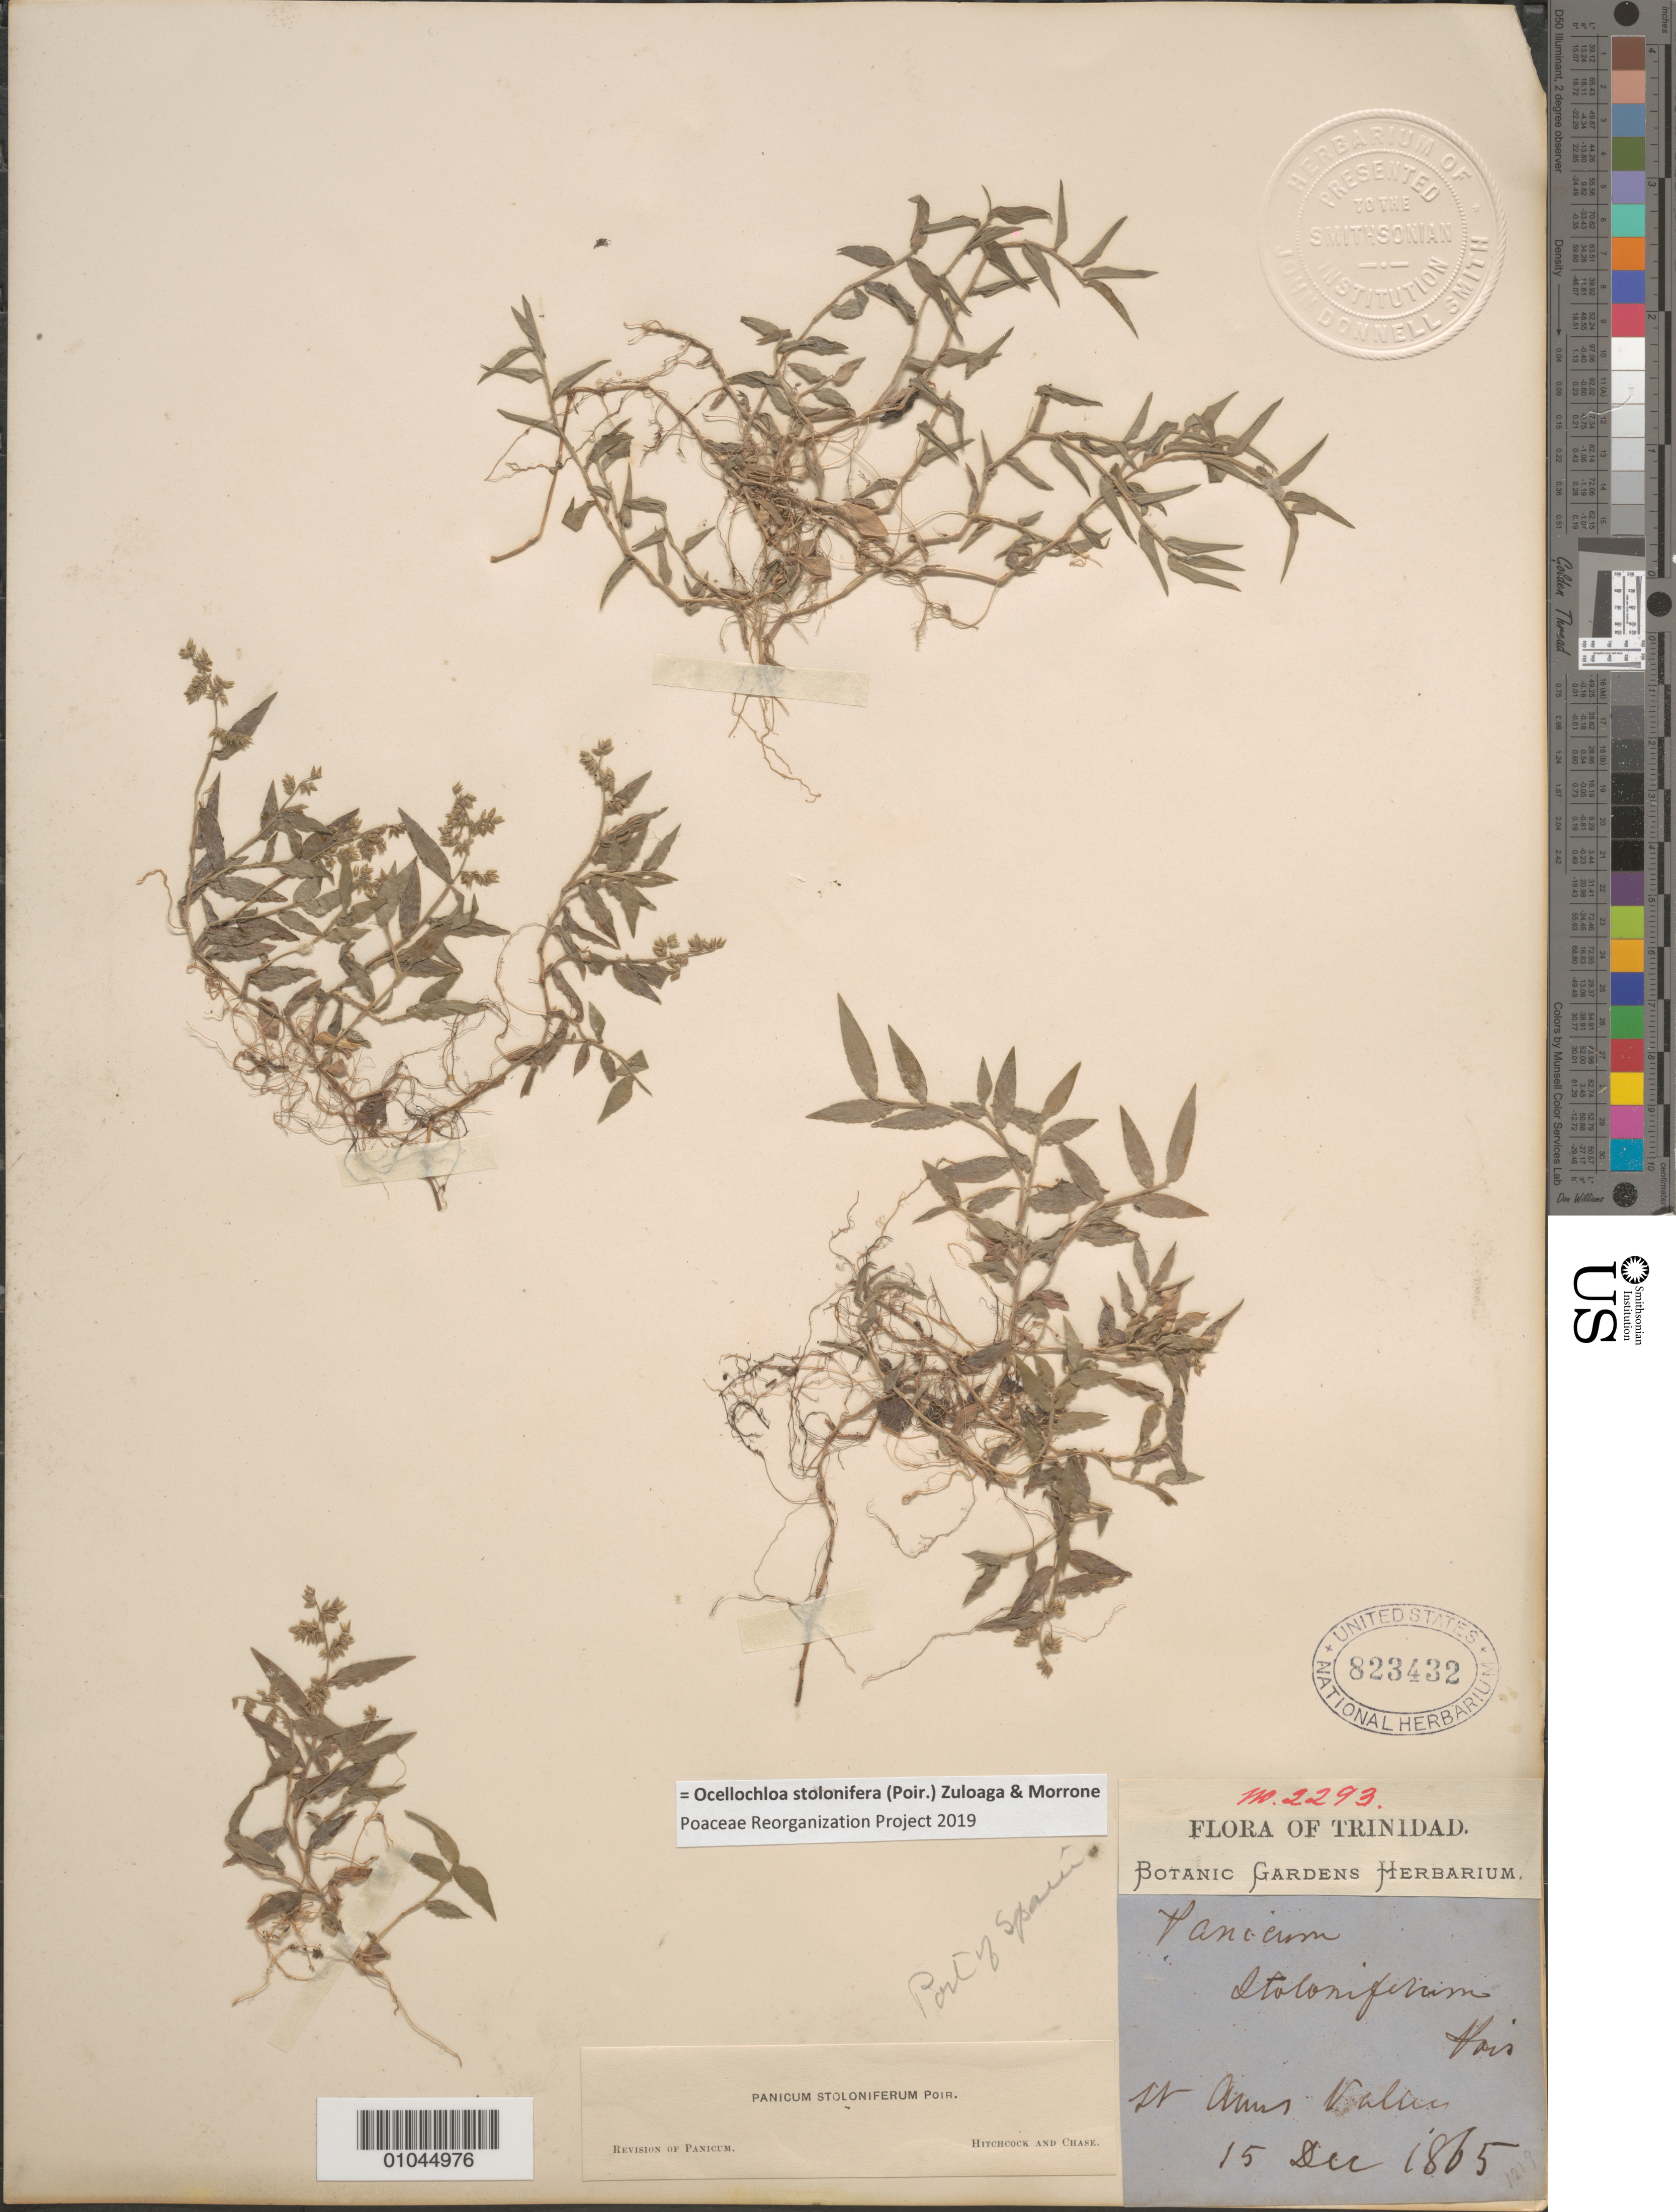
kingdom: Plantae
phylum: Tracheophyta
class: Liliopsida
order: Poales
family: Poaceae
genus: Panicum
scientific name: Panicum stoloniferum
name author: Poir.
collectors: Botanic Gardens Herbarium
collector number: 2293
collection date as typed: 15 Dec 1865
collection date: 1865-12-15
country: Trinidad and Tobago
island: Trinidad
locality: St Anns (?)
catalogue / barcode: US 823432